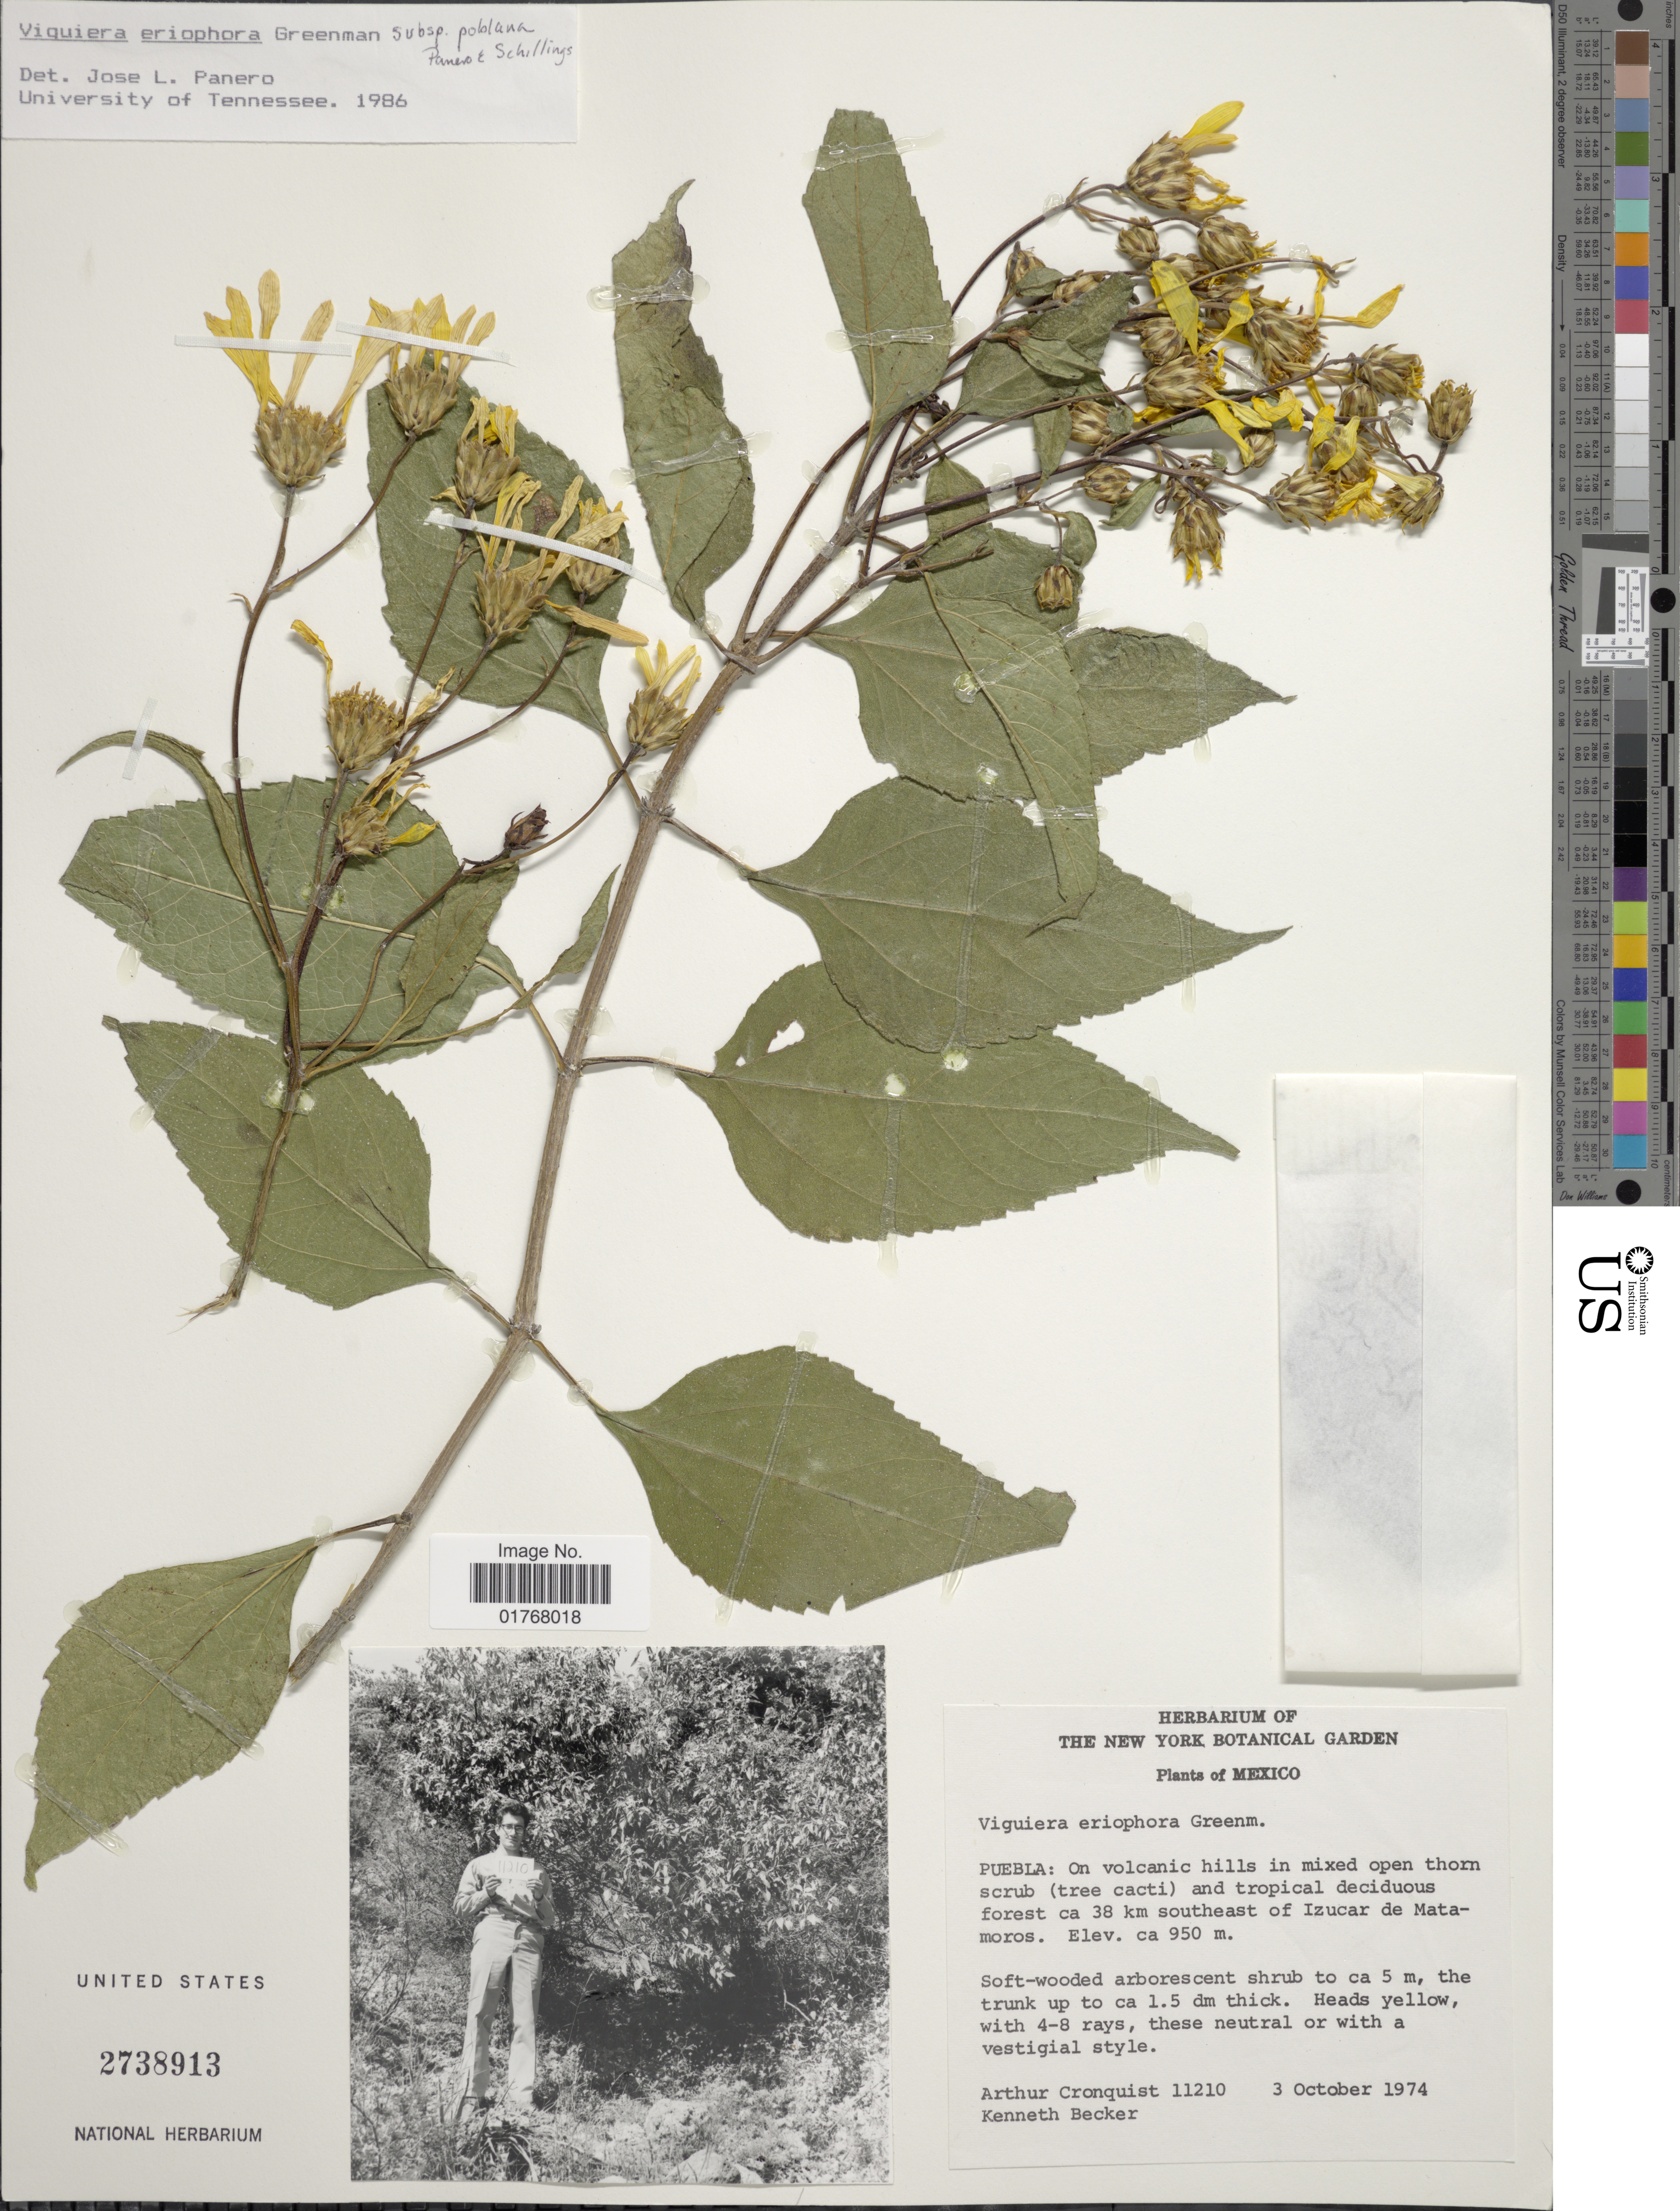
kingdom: Plantae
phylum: Tracheophyta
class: Magnoliopsida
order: Asterales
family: Asteraceae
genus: Viguiera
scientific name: Viguiera eriophora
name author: Greenm.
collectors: A. J. Cronquist & K. M. Becker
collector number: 11210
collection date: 1974-10-03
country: Mexico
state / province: Puebla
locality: On volcanic hills in mixed open thorn scrub (tree cacti) and tropical deciduous forest ca 38 km southeast of Izucar de Matamoros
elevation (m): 950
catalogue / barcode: US 2738913